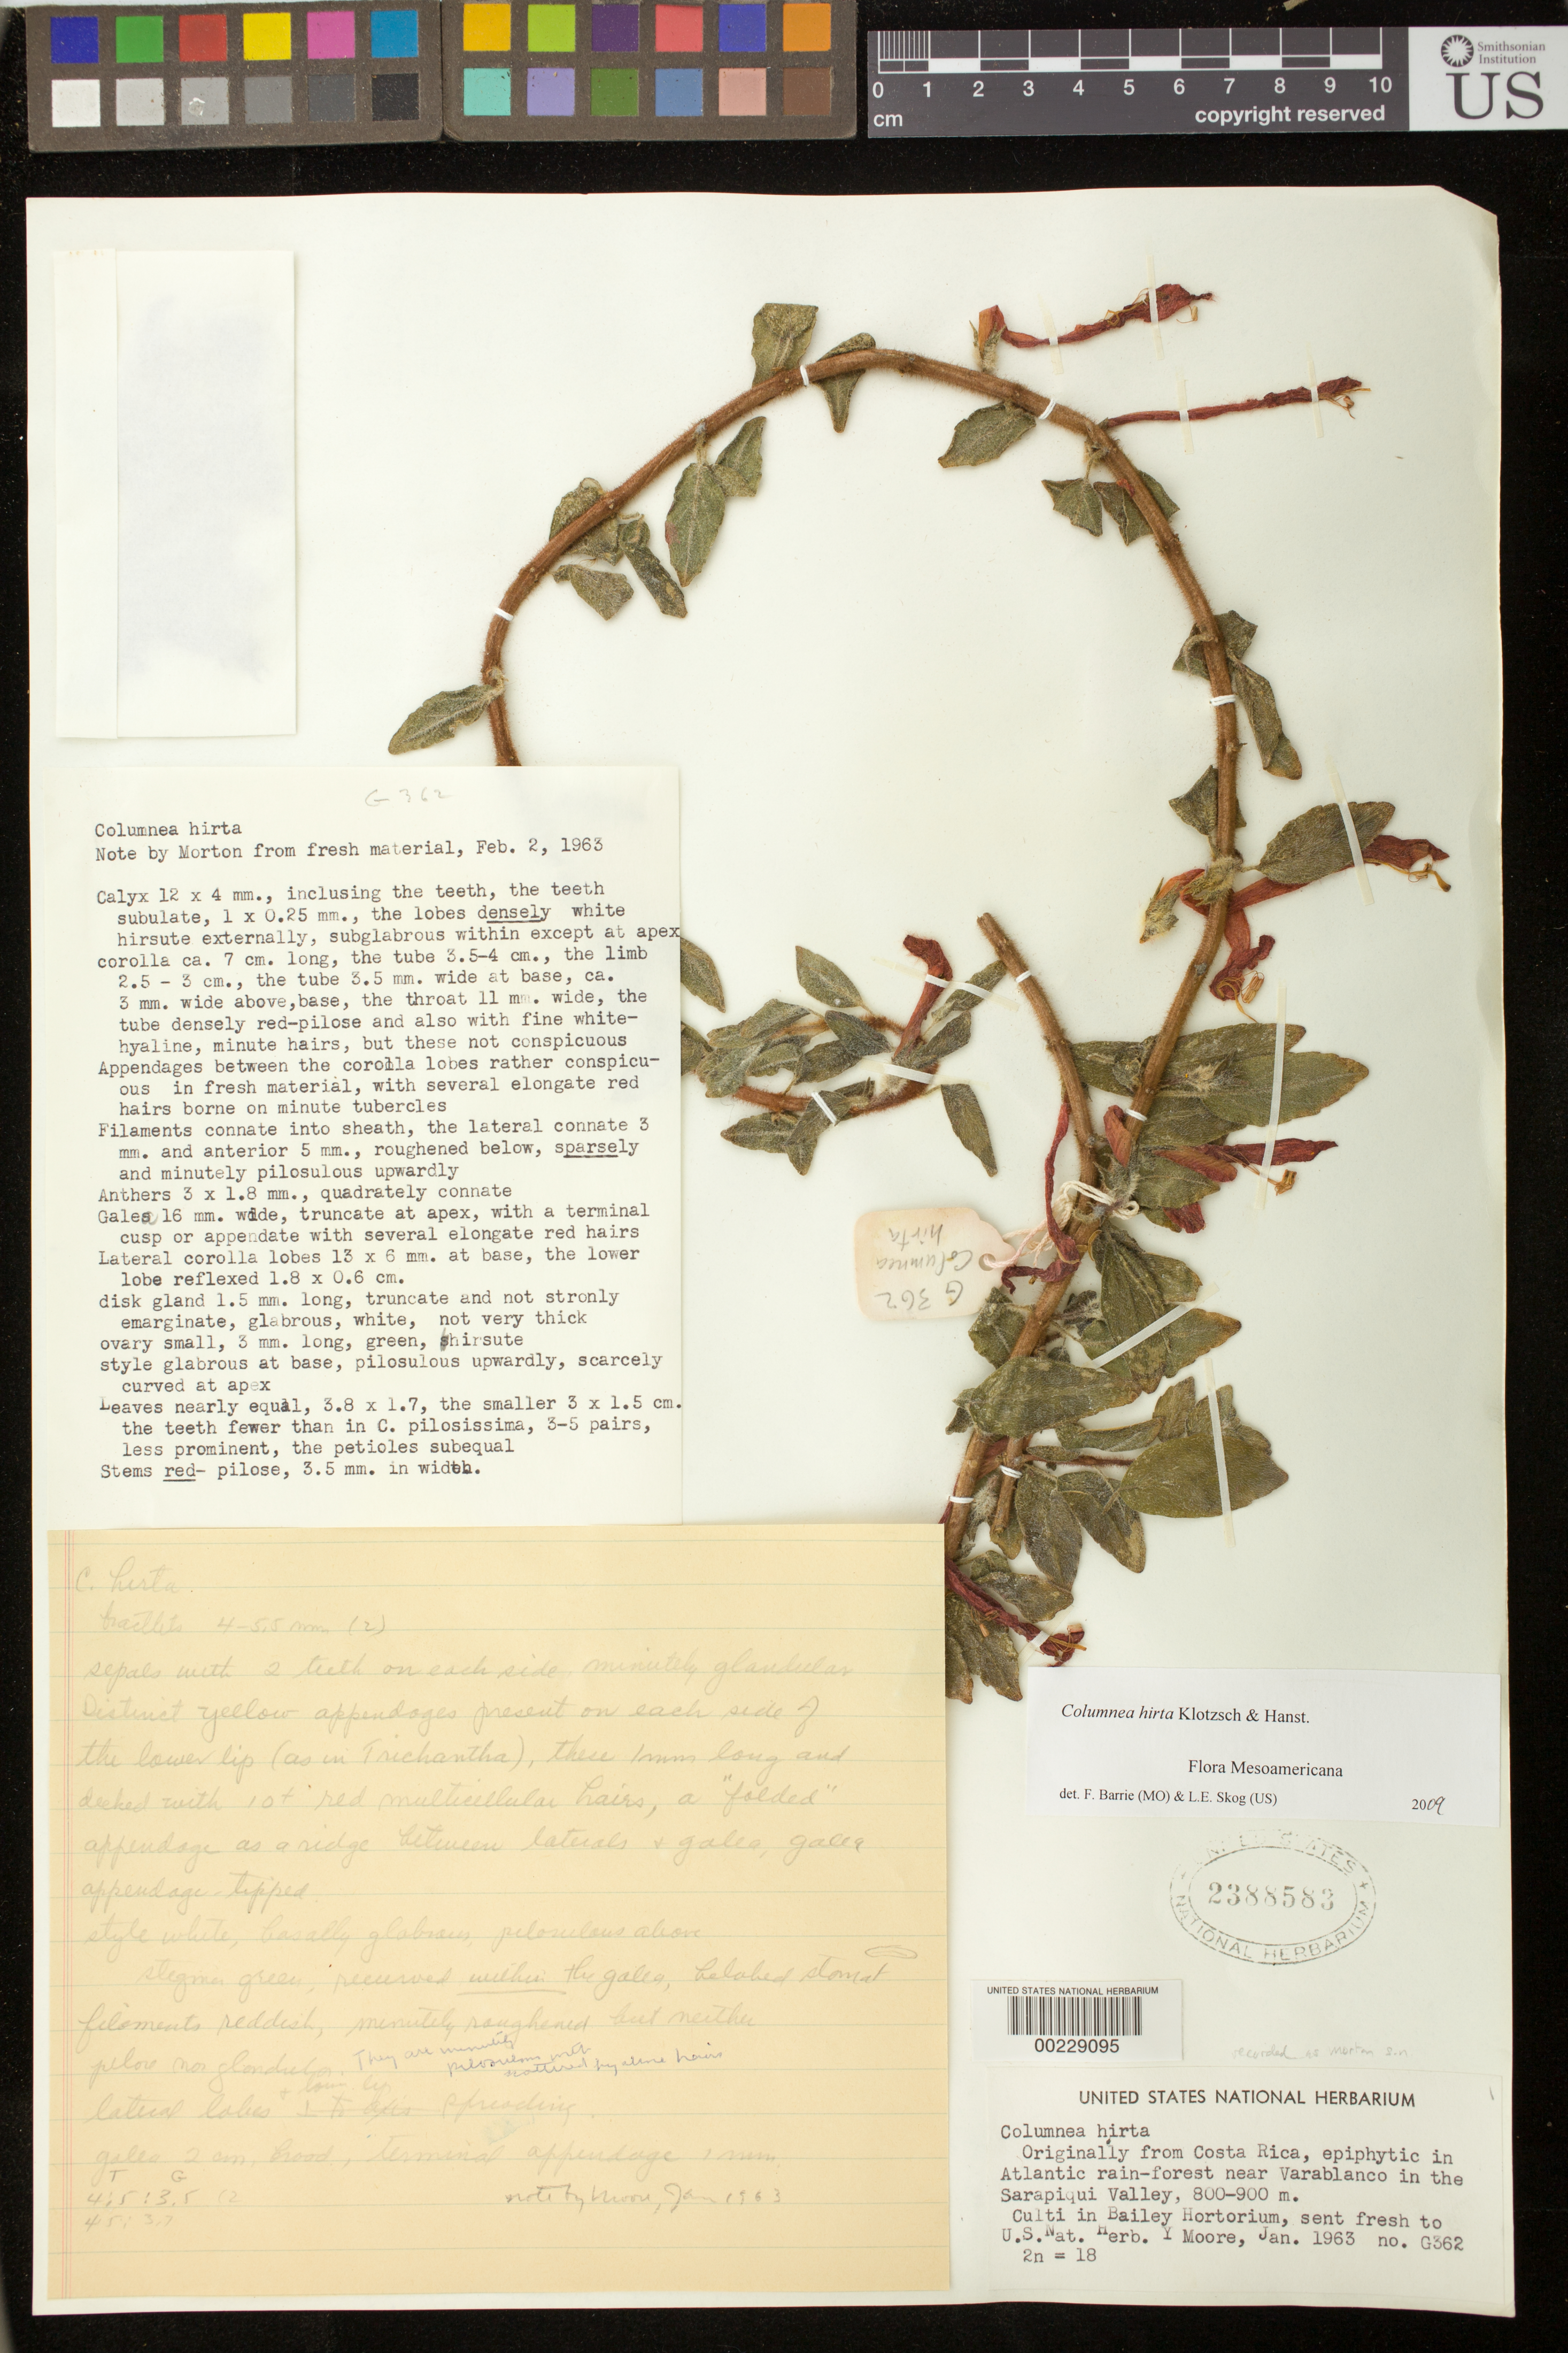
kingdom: Plantae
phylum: Tracheophyta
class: Magnoliopsida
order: Lamiales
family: Gesneriaceae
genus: Columnea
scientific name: Columnea hirta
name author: Klotzsch & Hanst.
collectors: C. V. Morton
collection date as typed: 02 Feb 1963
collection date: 1963-02-02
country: Costa Rica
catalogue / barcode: US 2388583